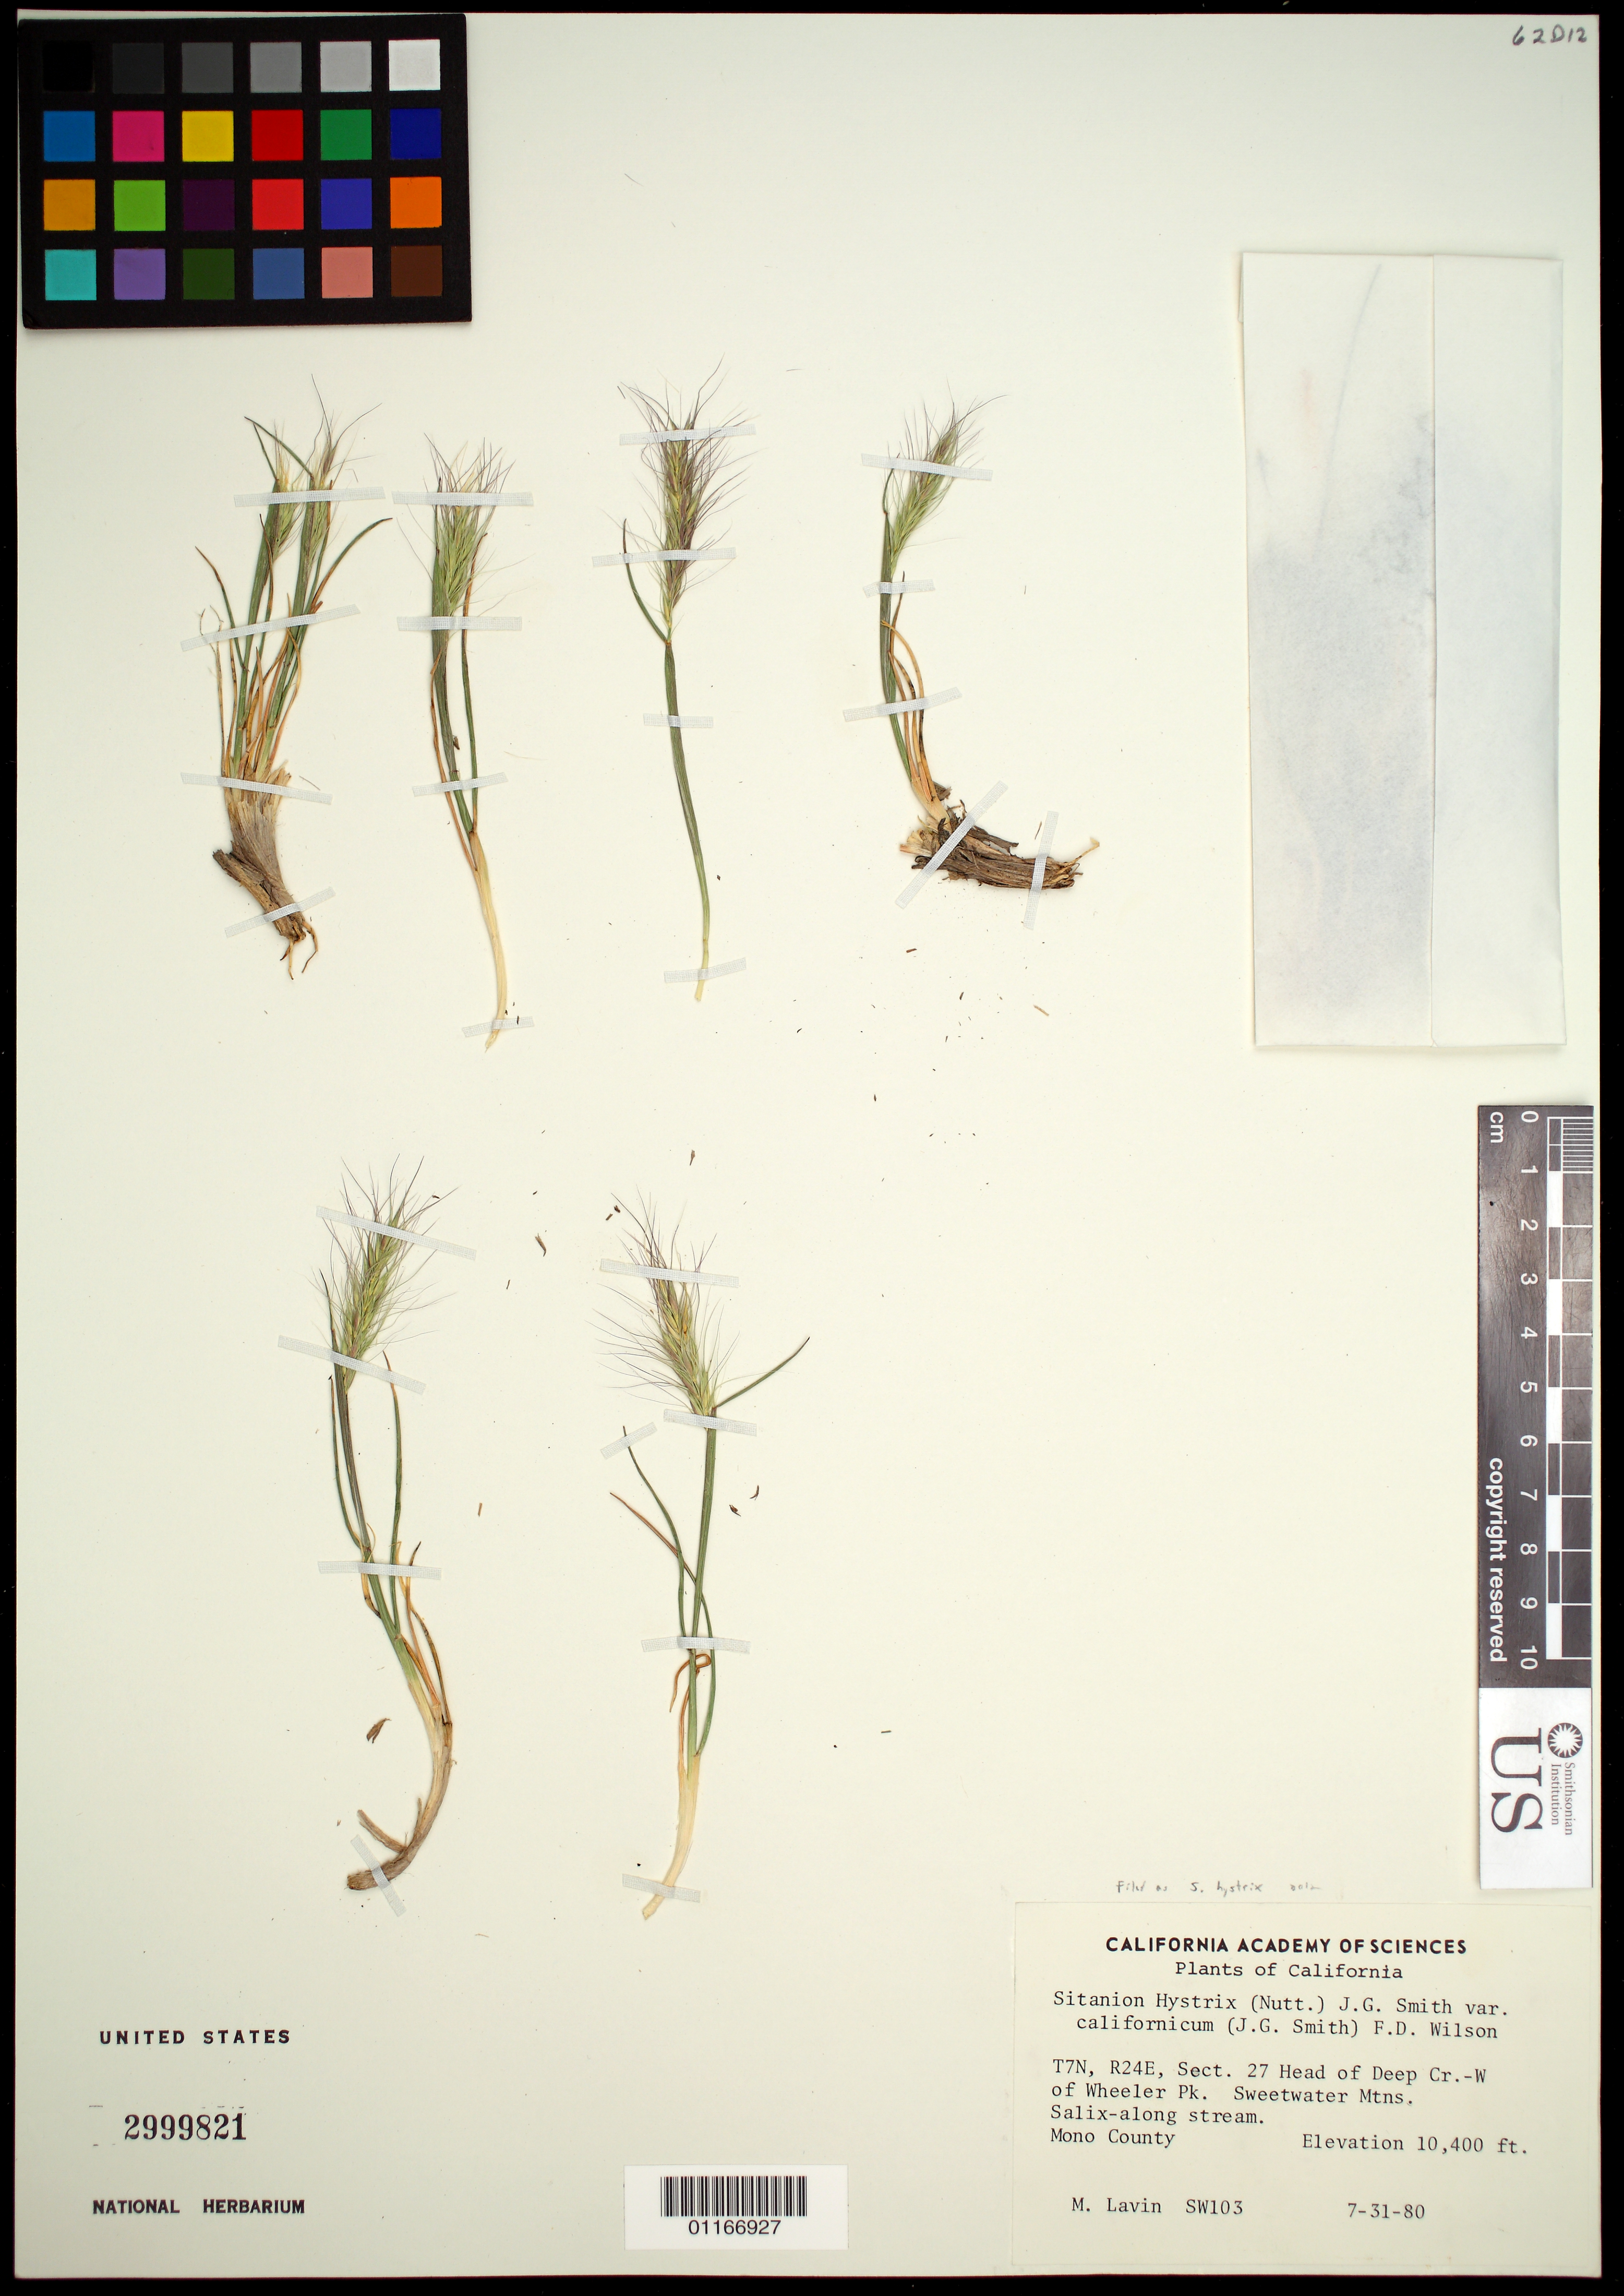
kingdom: Plantae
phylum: Tracheophyta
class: Liliopsida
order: Poales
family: Poaceae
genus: Sitanion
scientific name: Sitanion hystrix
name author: (Nutt.) J.G. Sm.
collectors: M. Lavin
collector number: SW103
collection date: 1980-07-31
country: United States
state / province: California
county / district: Mono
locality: T7N, R24E, Sect. 27 Head of Deep Cr-W of Wheeler Park. Sweetwater Mts., Salix-along stream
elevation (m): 3170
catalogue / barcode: US 2999821